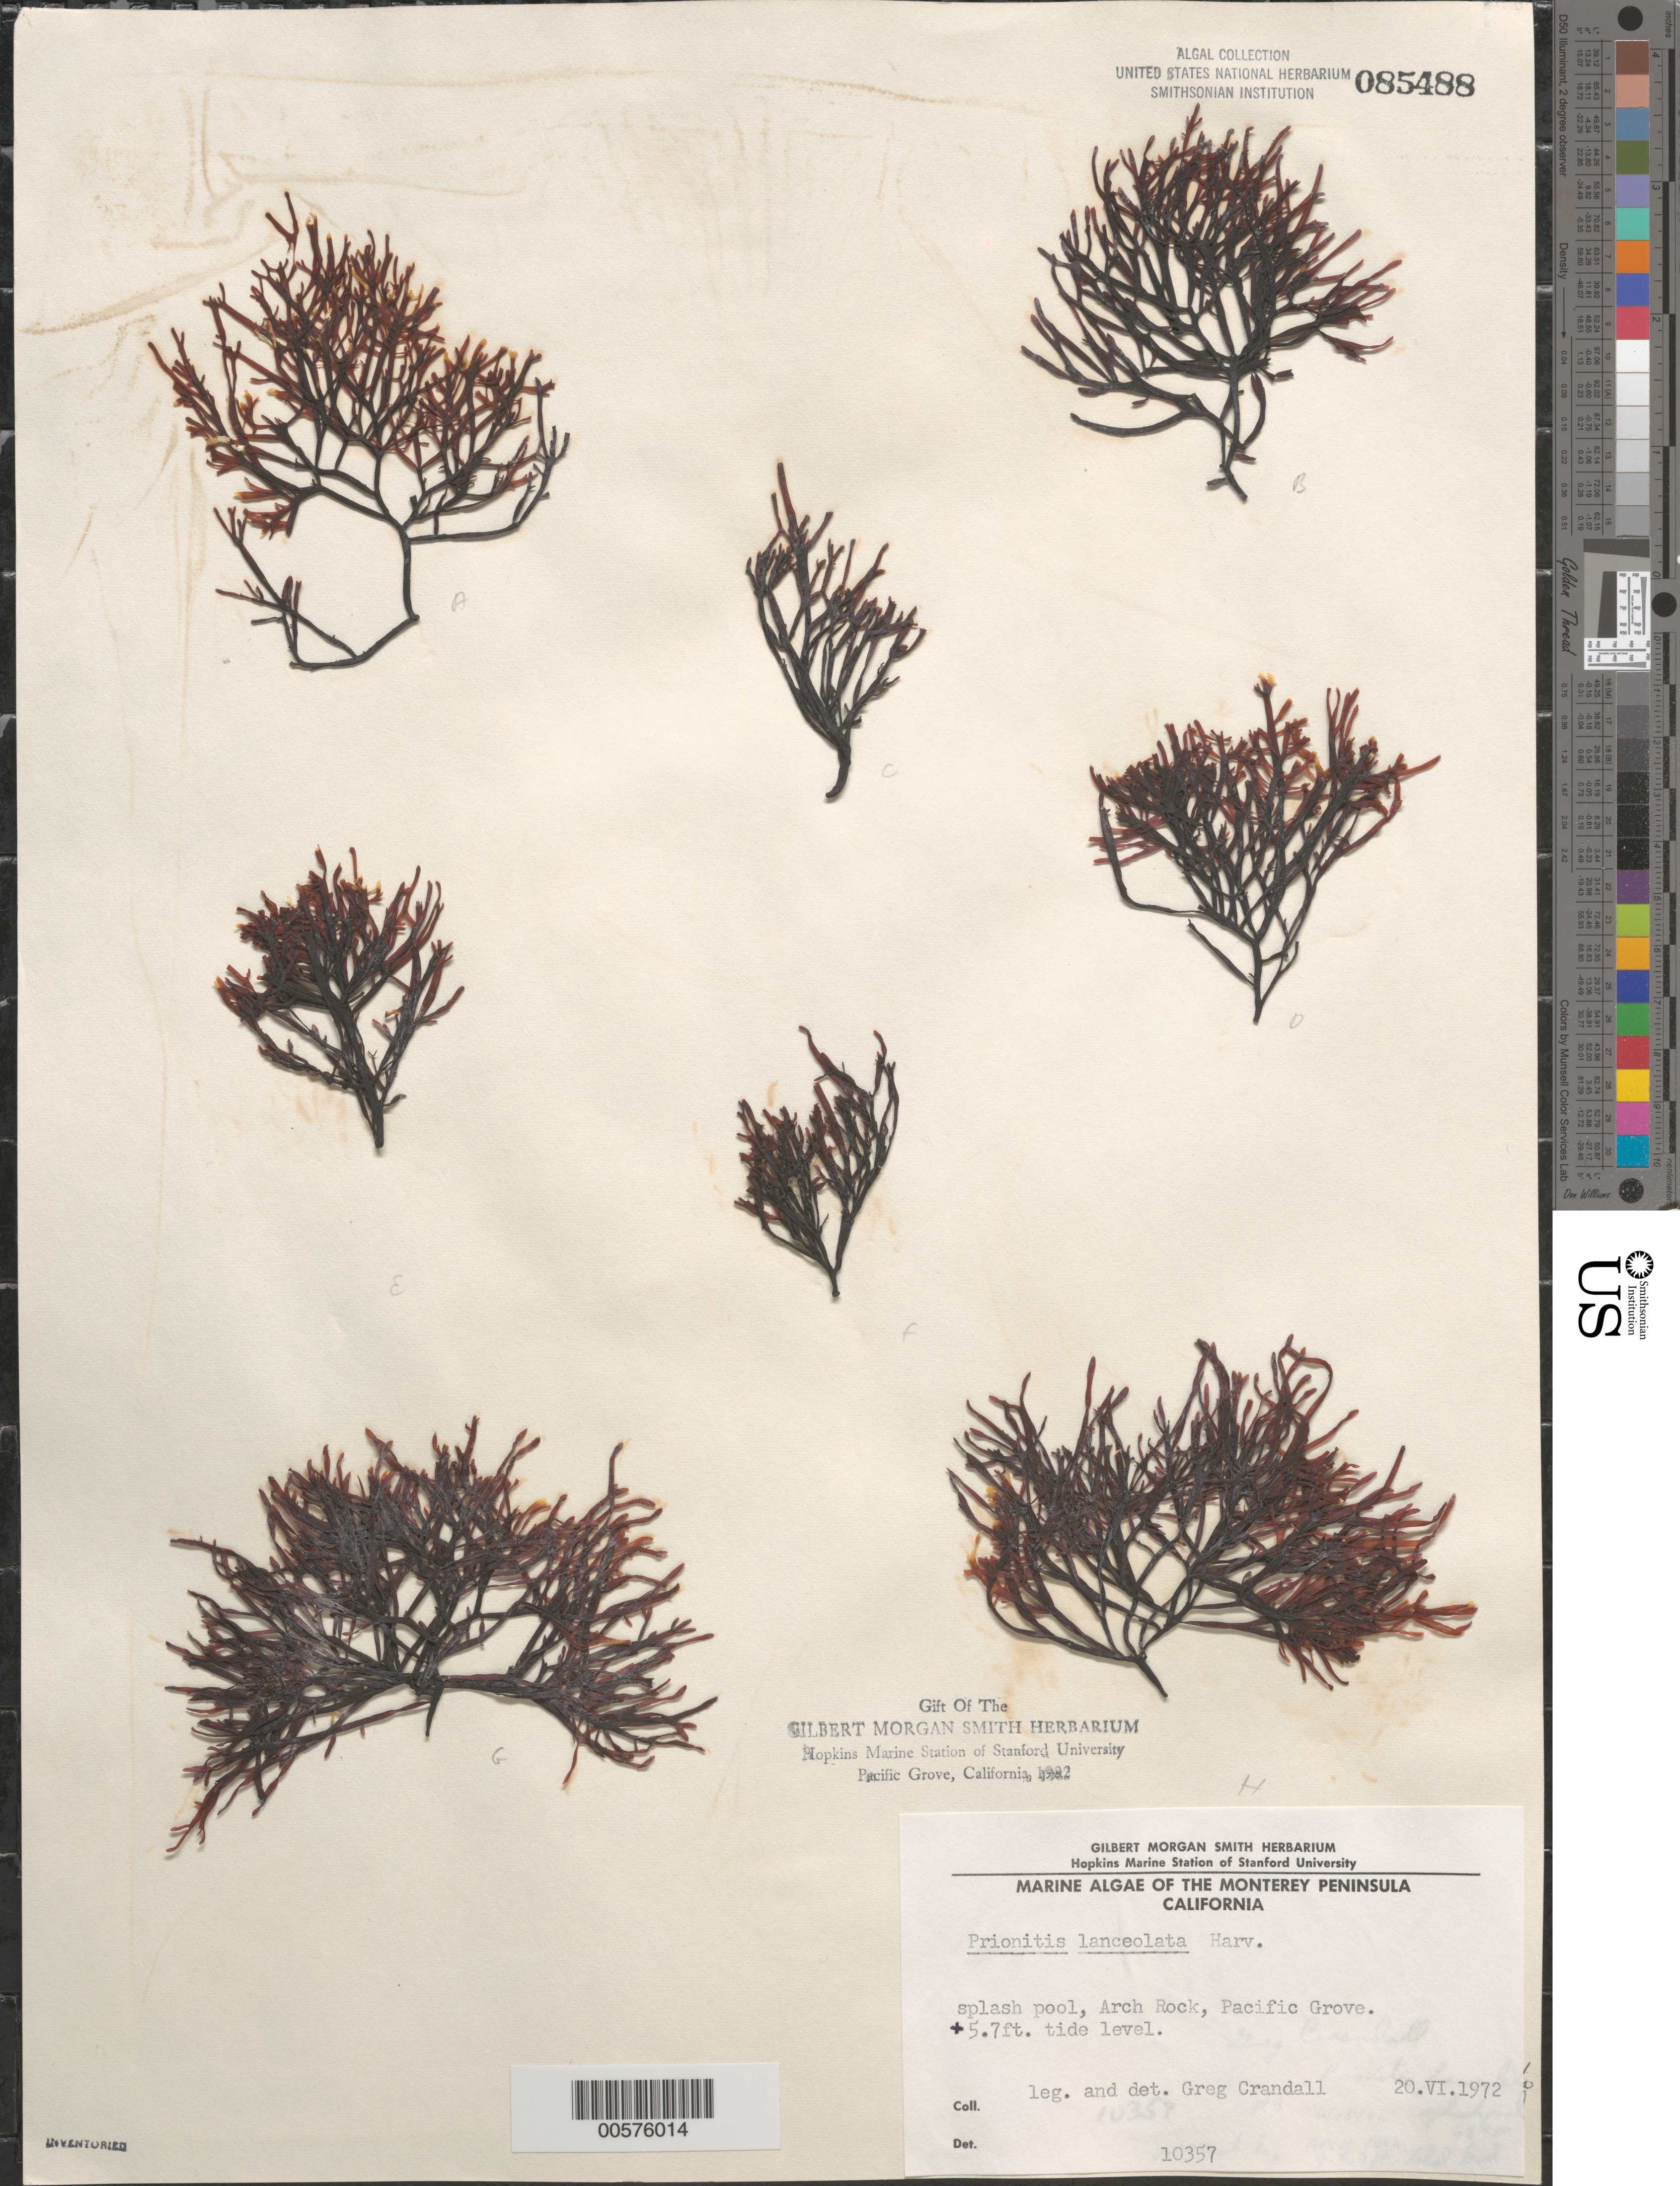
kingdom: Plantae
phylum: Rhodophyta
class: Florideophyceae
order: Cryptonemiales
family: Cryptonemiaceae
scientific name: Prionitis lanceolata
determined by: Crandall, G.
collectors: G. Crandall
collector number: IAA 10357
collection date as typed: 20 Jun 1972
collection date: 1972-06-20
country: United States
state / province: California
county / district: Monterey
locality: Arch Rock, Pacific Grove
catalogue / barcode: US 85488